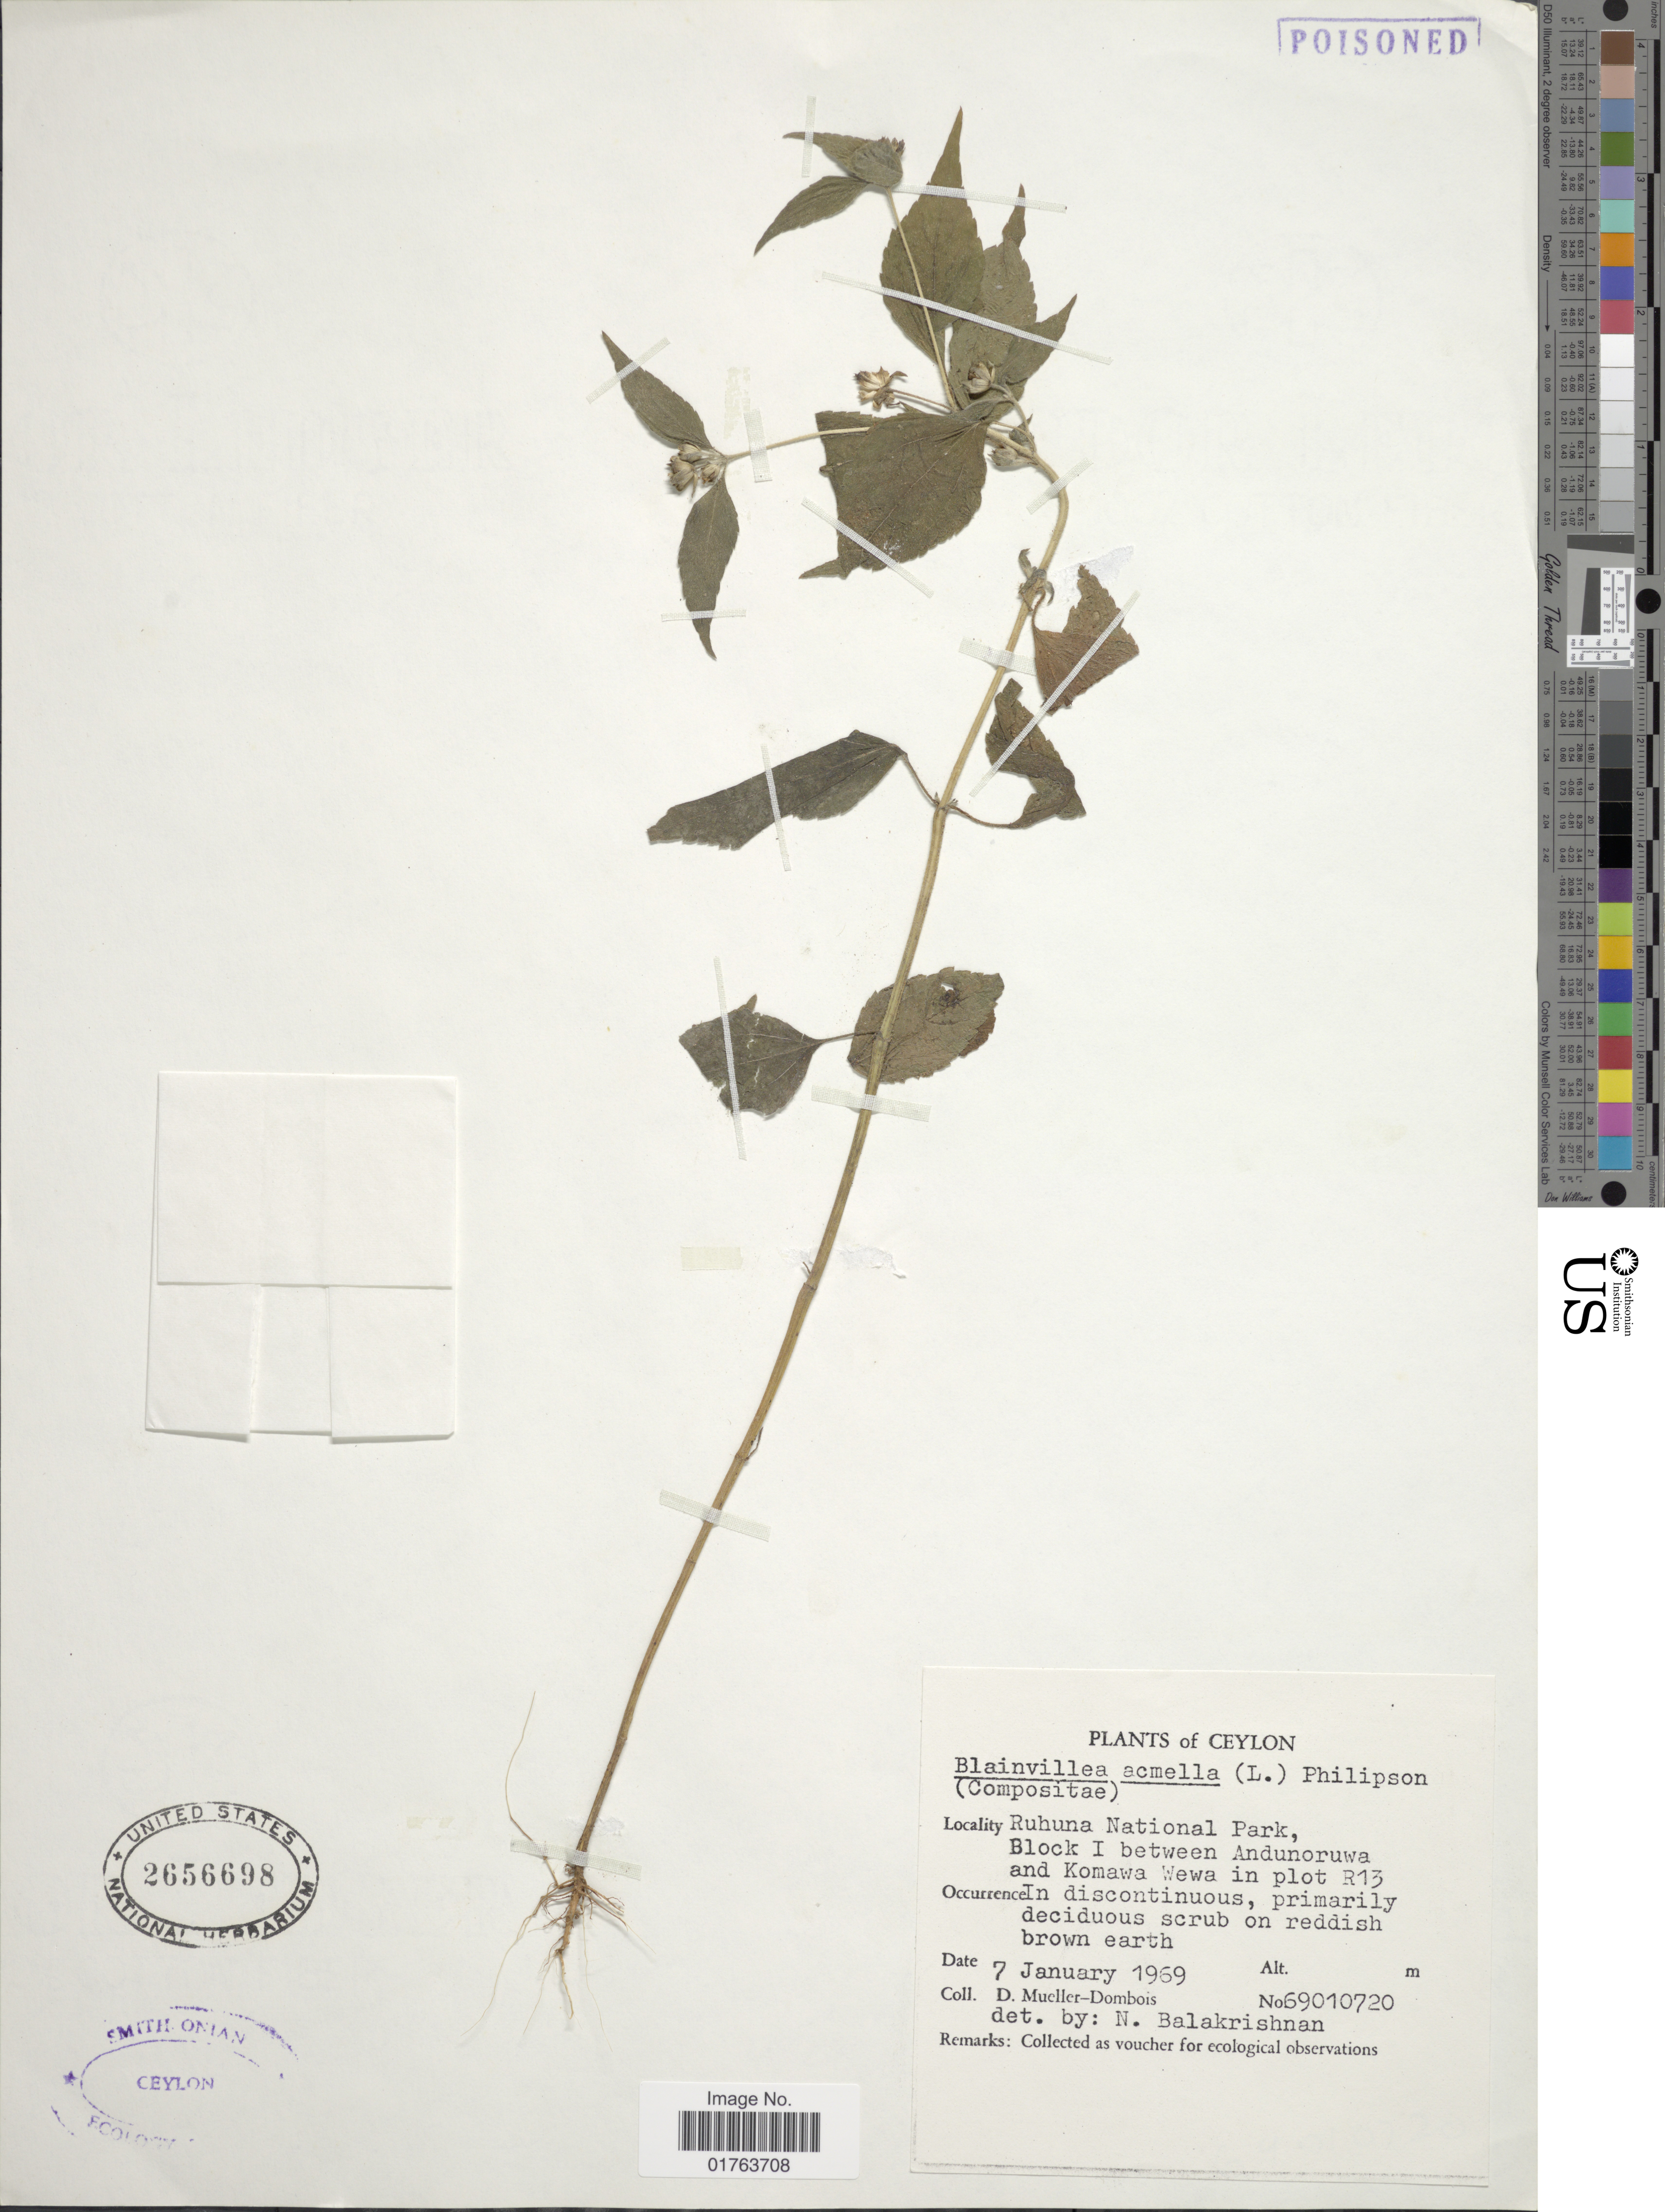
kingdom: Plantae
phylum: Tracheophyta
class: Magnoliopsida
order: Asterales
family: Asteraceae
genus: Blainvillea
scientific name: Blainvillea acmella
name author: (L.) Philipson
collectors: D. Mueller-Dombois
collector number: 69010720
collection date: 1969-01-07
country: Sri Lanka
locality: Ceylon, Ruhuna National Park, Block I between Andunoruwa and Komawa Wewa on plot R13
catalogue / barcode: US 2656698